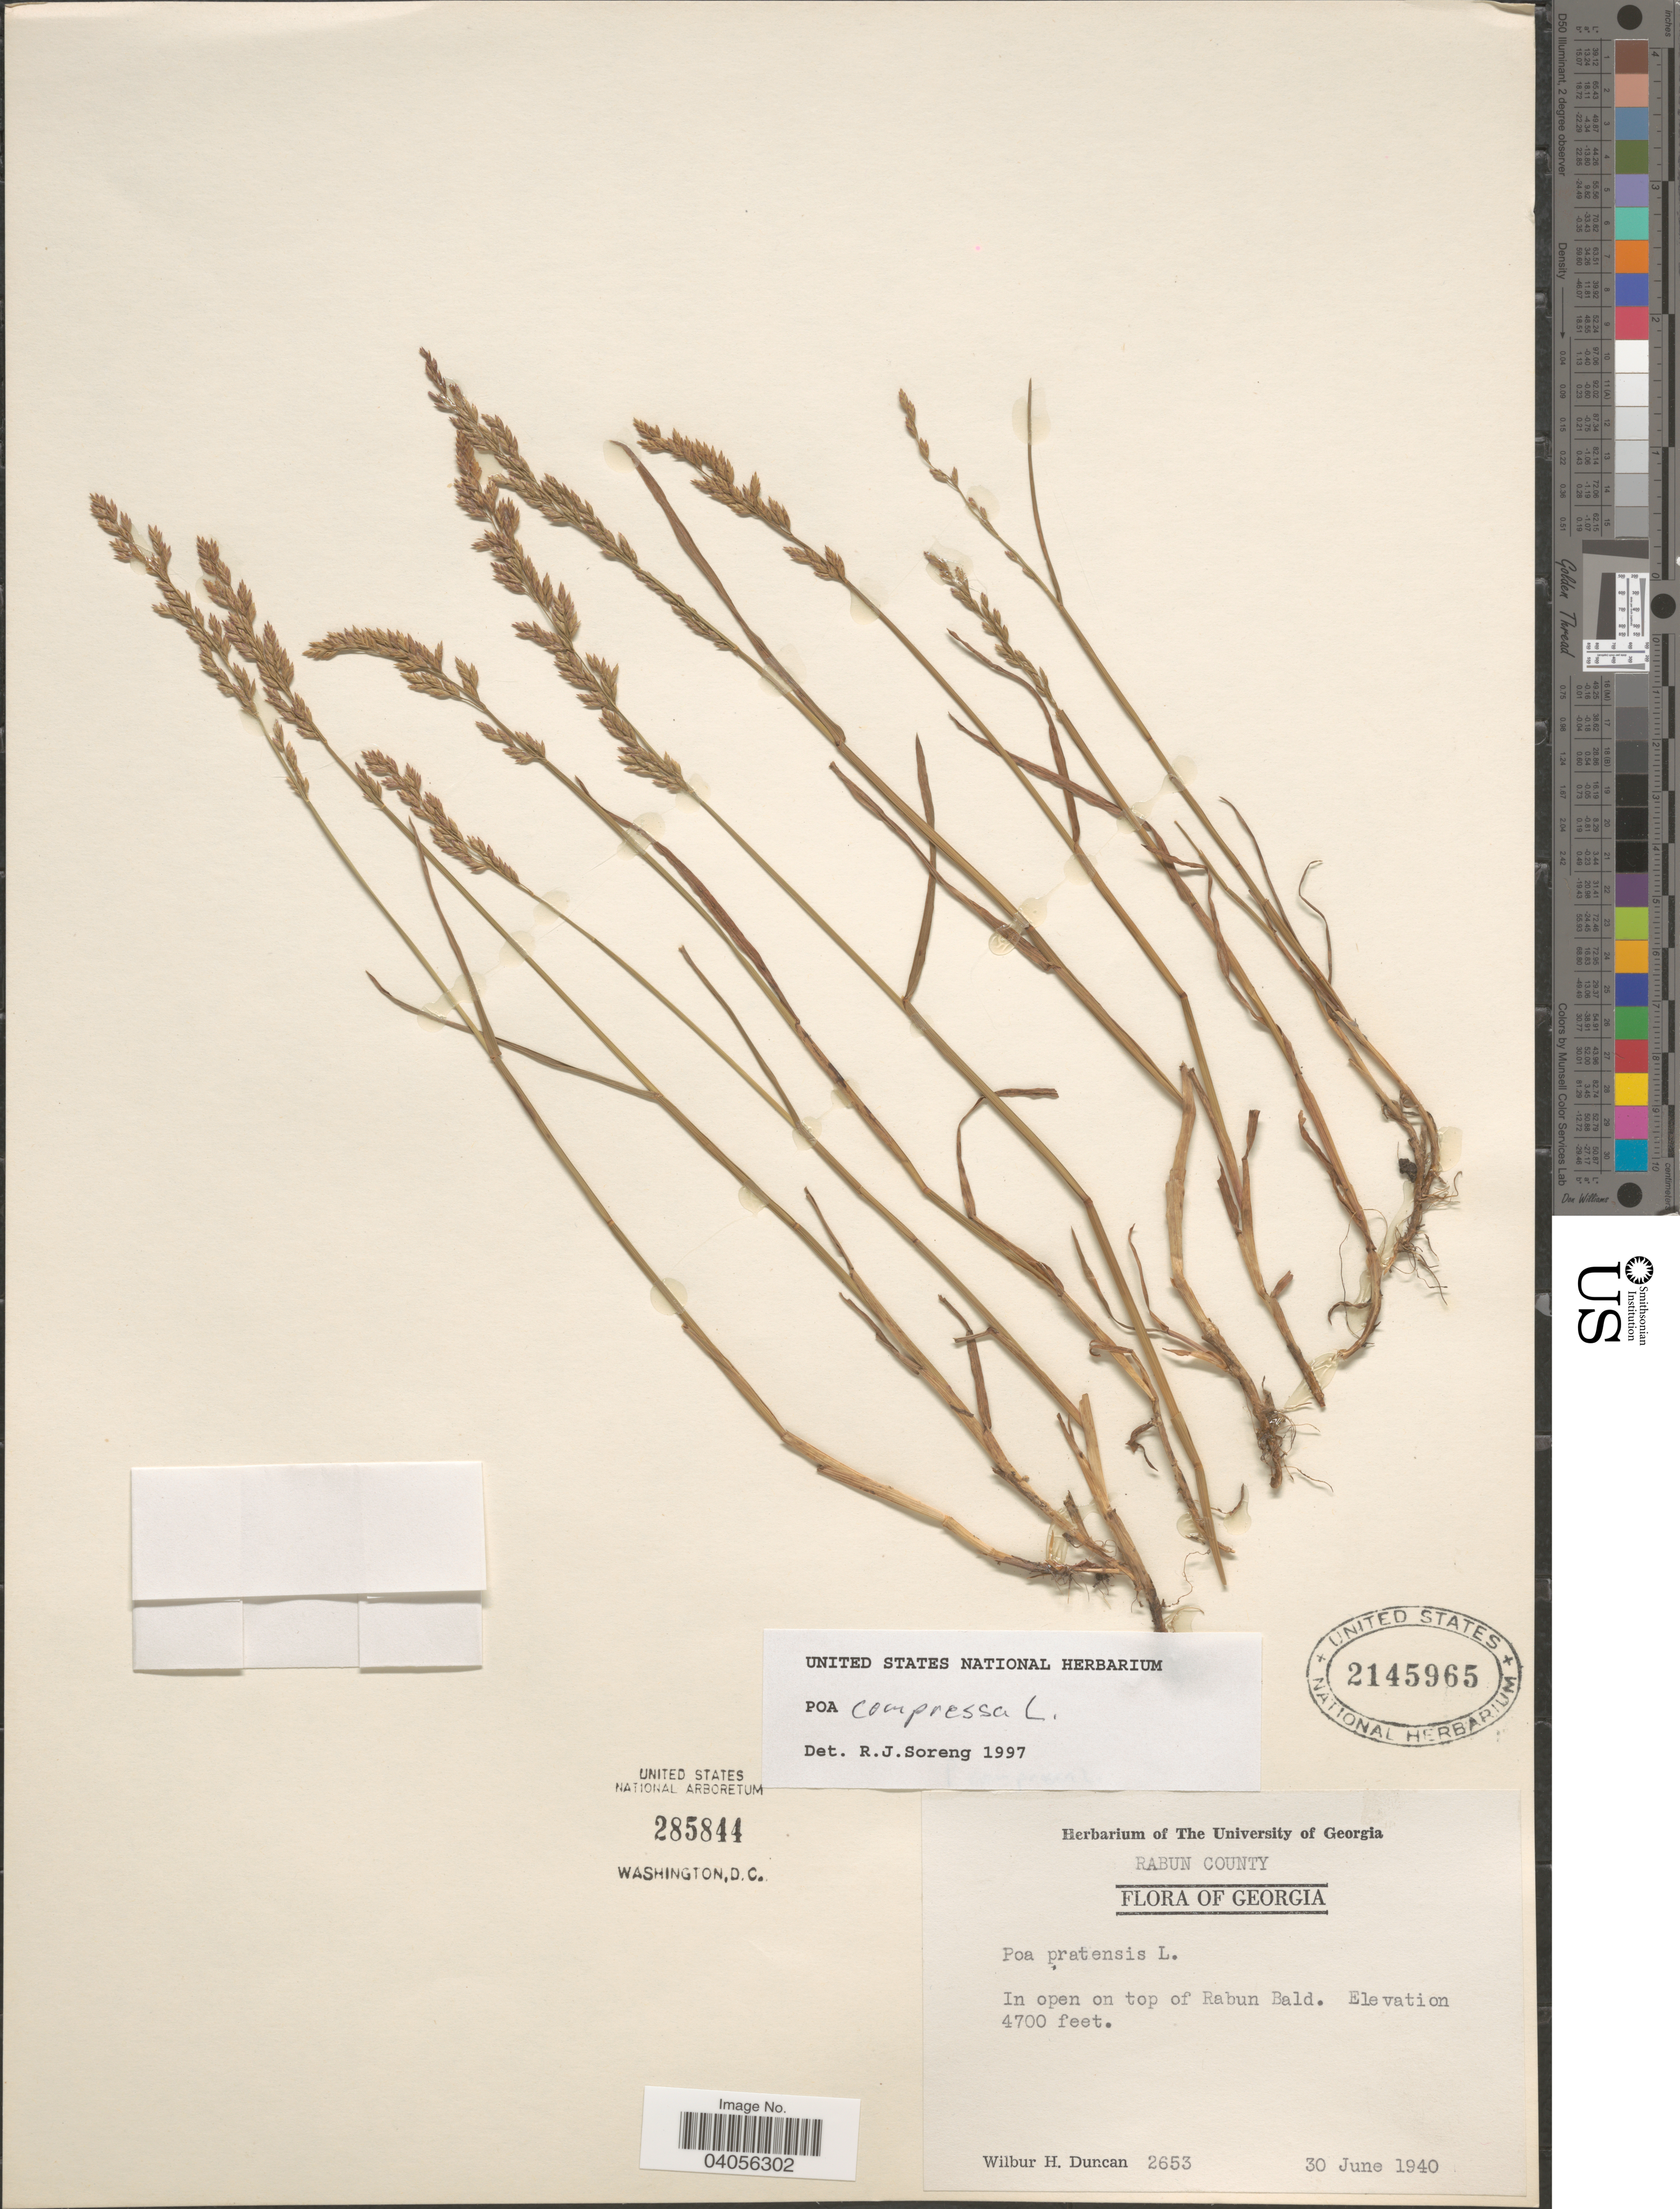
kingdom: Plantae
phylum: Tracheophyta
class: Liliopsida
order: Poales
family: Poaceae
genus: Poa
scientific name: Poa compressa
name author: L.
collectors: W. H. Duncan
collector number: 2653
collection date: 1940-06-30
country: United States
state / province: Georgia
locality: Rabun County In open on top of Rabun Bald.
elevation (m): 1433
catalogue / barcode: US 2145965